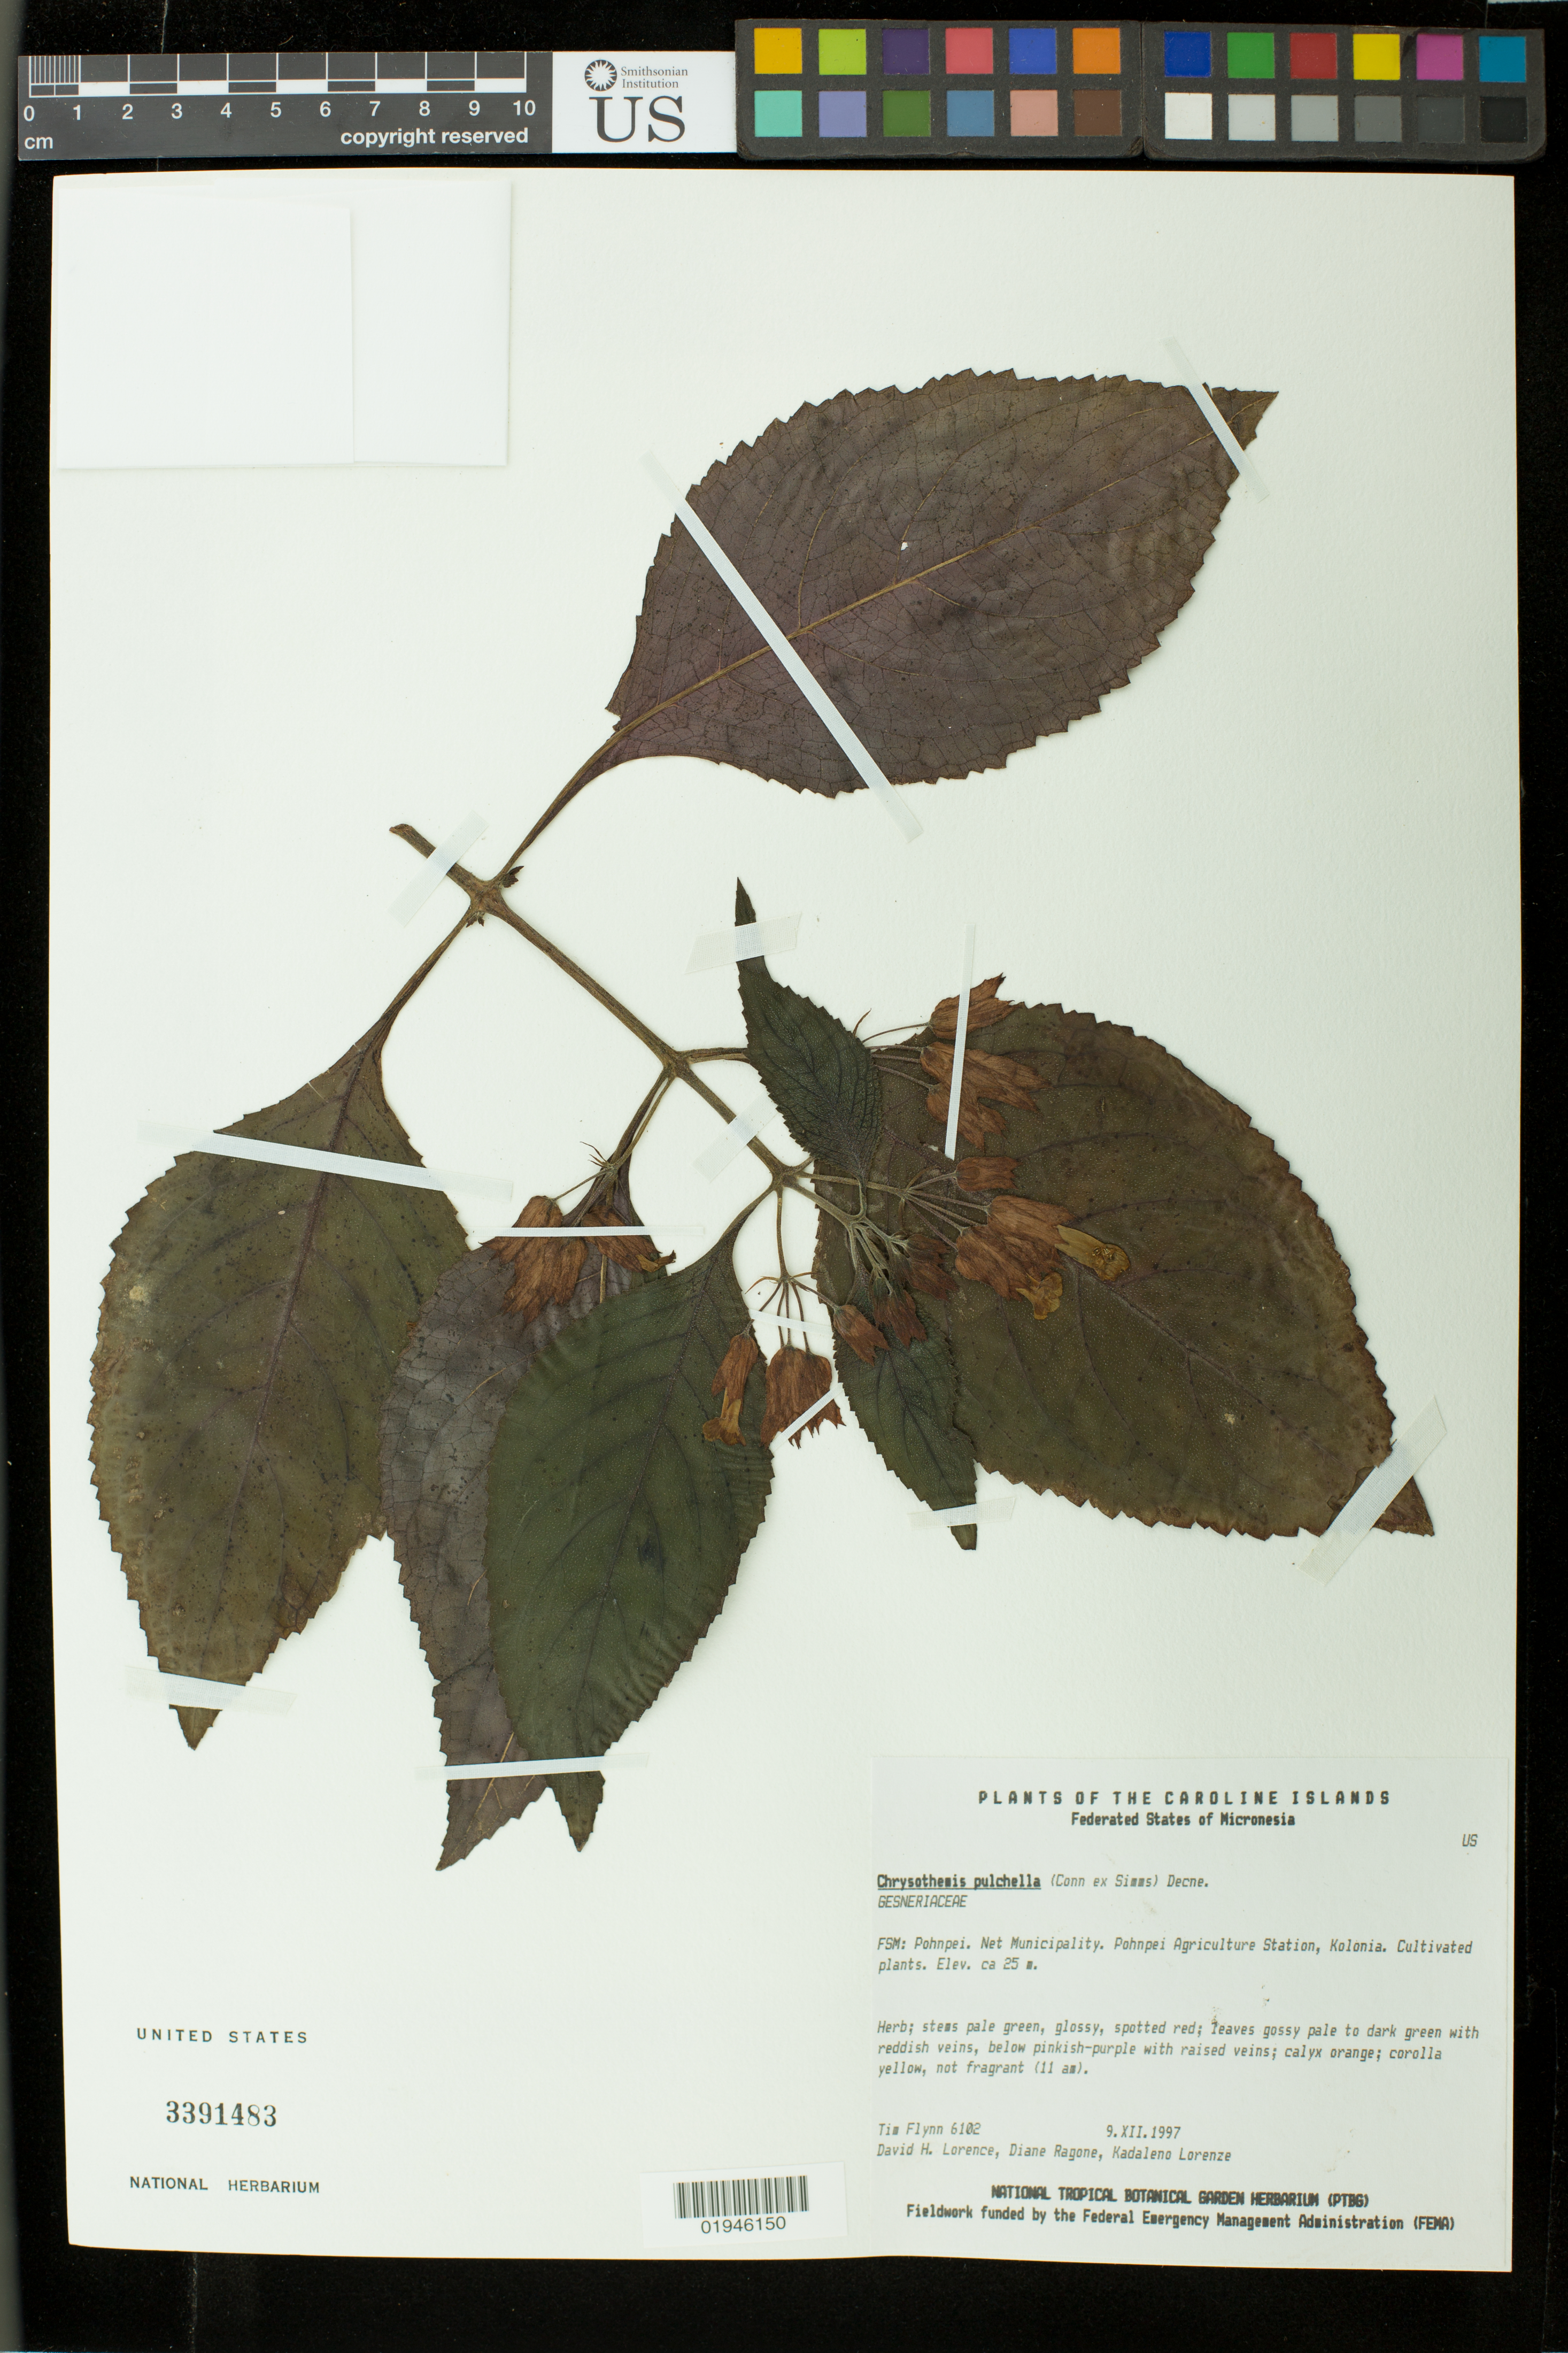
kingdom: Plantae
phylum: Tracheophyta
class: Magnoliopsida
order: Lamiales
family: Gesneriaceae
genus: Chrysothemis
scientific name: Chrysothemis pulchella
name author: (Donn ex Sims) Decne.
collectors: T. Flynn, D. Lorence, D. Ragone & K. Lorenze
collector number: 6102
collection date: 1997-12-09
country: Micronesia, Federated States of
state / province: Pohnpei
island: Pohnpei [Ponape]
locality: FSM: Pohnpei, Uh Municipality, trail to Kupwuriso, lower portion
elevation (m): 150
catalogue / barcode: US 3391483